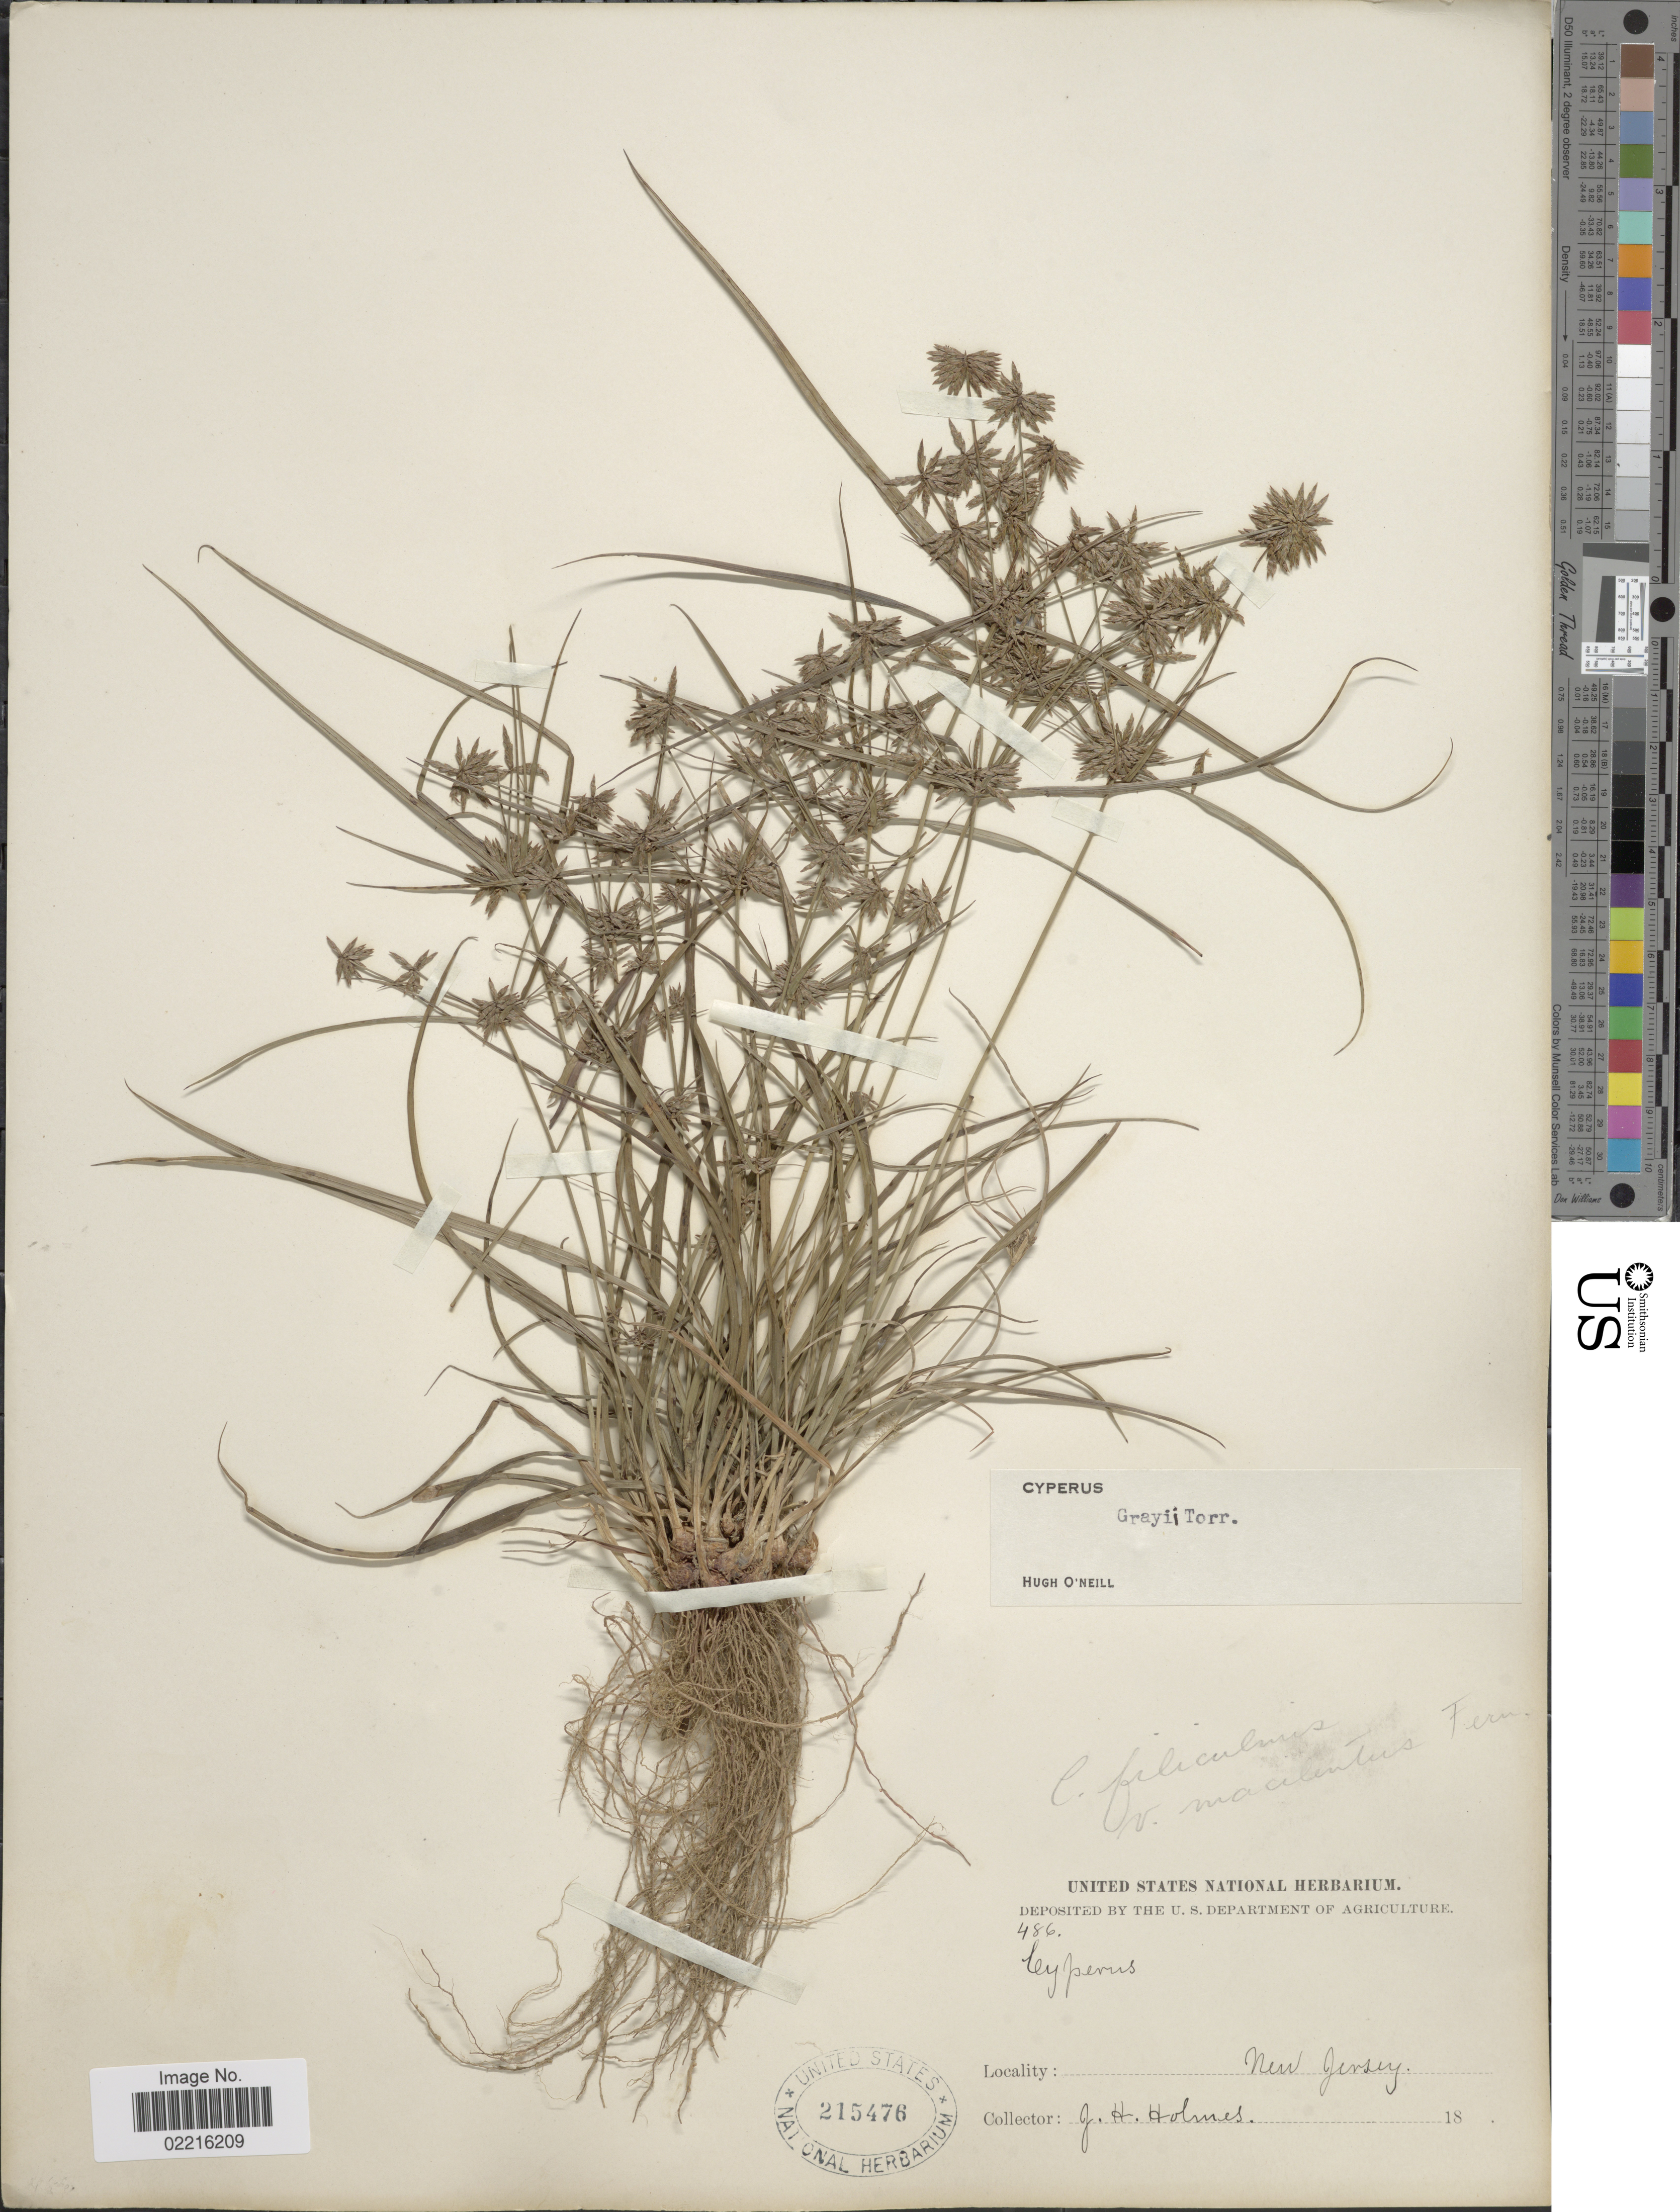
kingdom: Plantae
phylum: Tracheophyta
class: Liliopsida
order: Poales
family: Cyperaceae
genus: Cyperus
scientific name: Cyperus grayi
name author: Torr.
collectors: J. H. Holms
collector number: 486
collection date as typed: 18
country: United States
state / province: New Jersey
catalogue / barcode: US 215476